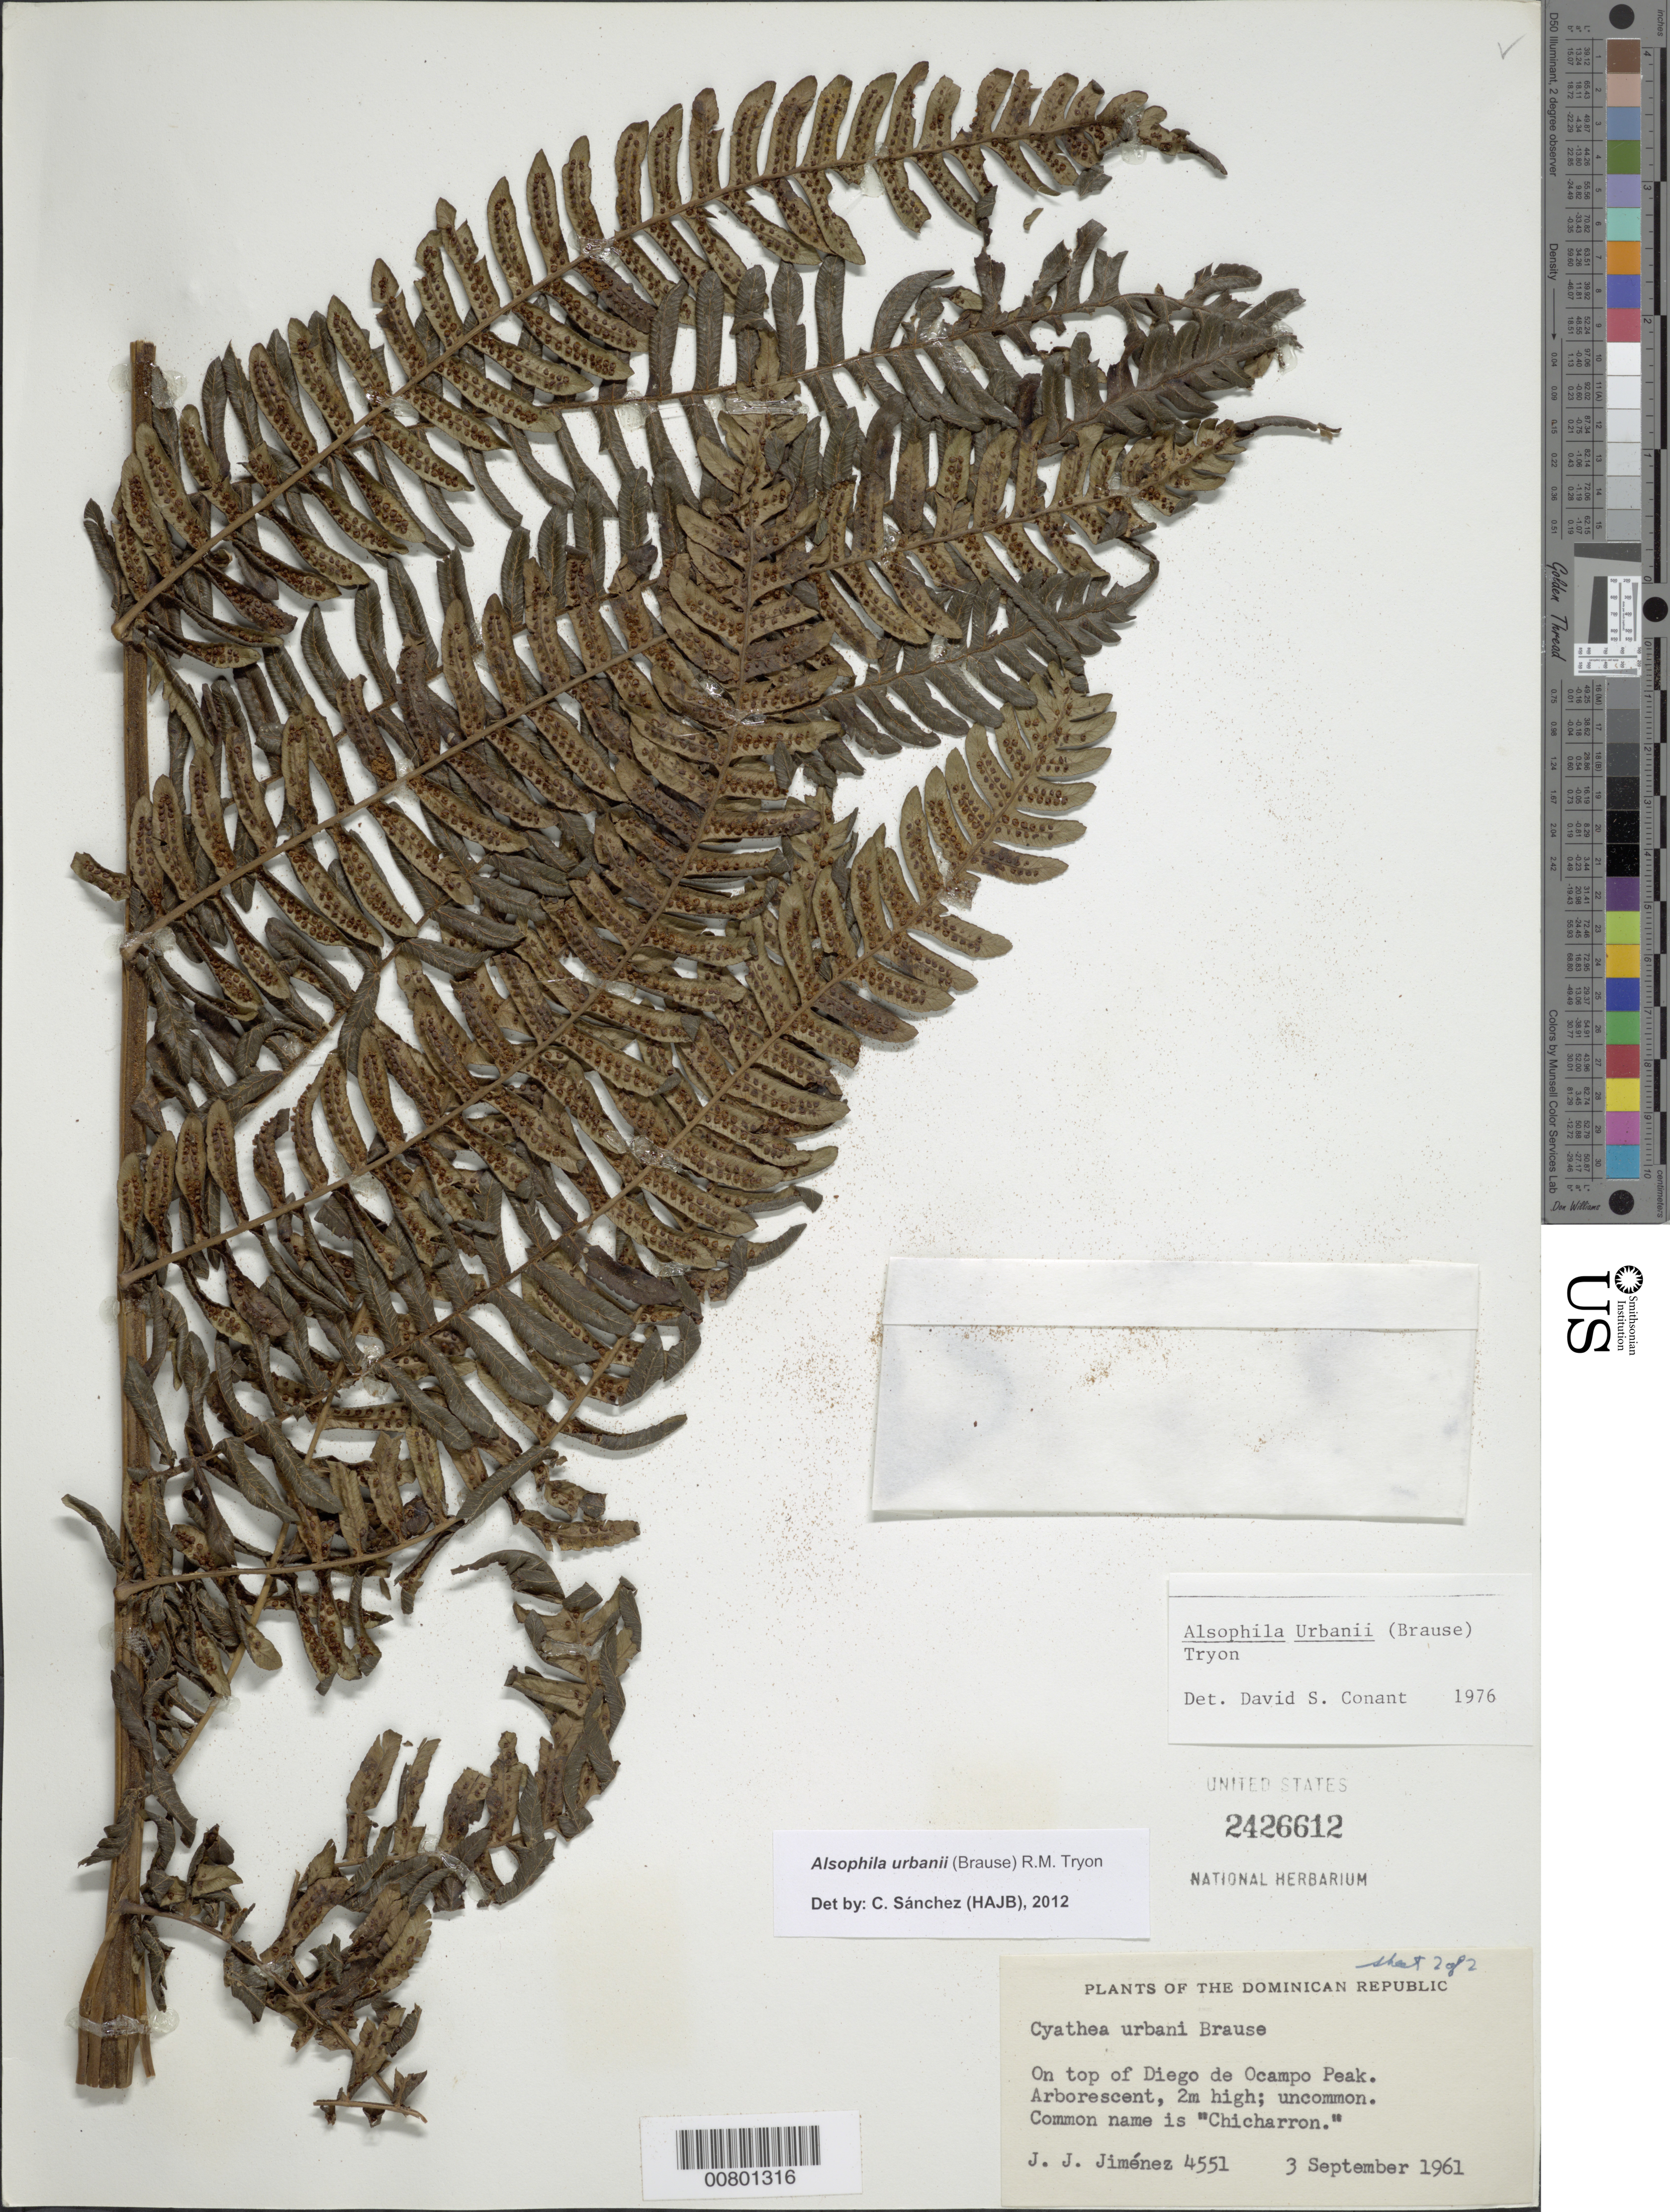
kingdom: Plantae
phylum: Tracheophyta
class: Polypodiopsida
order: Cyatheales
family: Cyatheaceae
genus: Alsophila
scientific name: Alsophila urbanii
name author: (Brause) R.M. Tryon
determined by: Conant, D. S.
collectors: J. J. Jiménez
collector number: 4551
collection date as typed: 03 Sep 1961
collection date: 1961-09-03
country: Dominican Republic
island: Hispaniola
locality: Diego de Ocampo Peak, top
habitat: Top of peak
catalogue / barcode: US 2426612